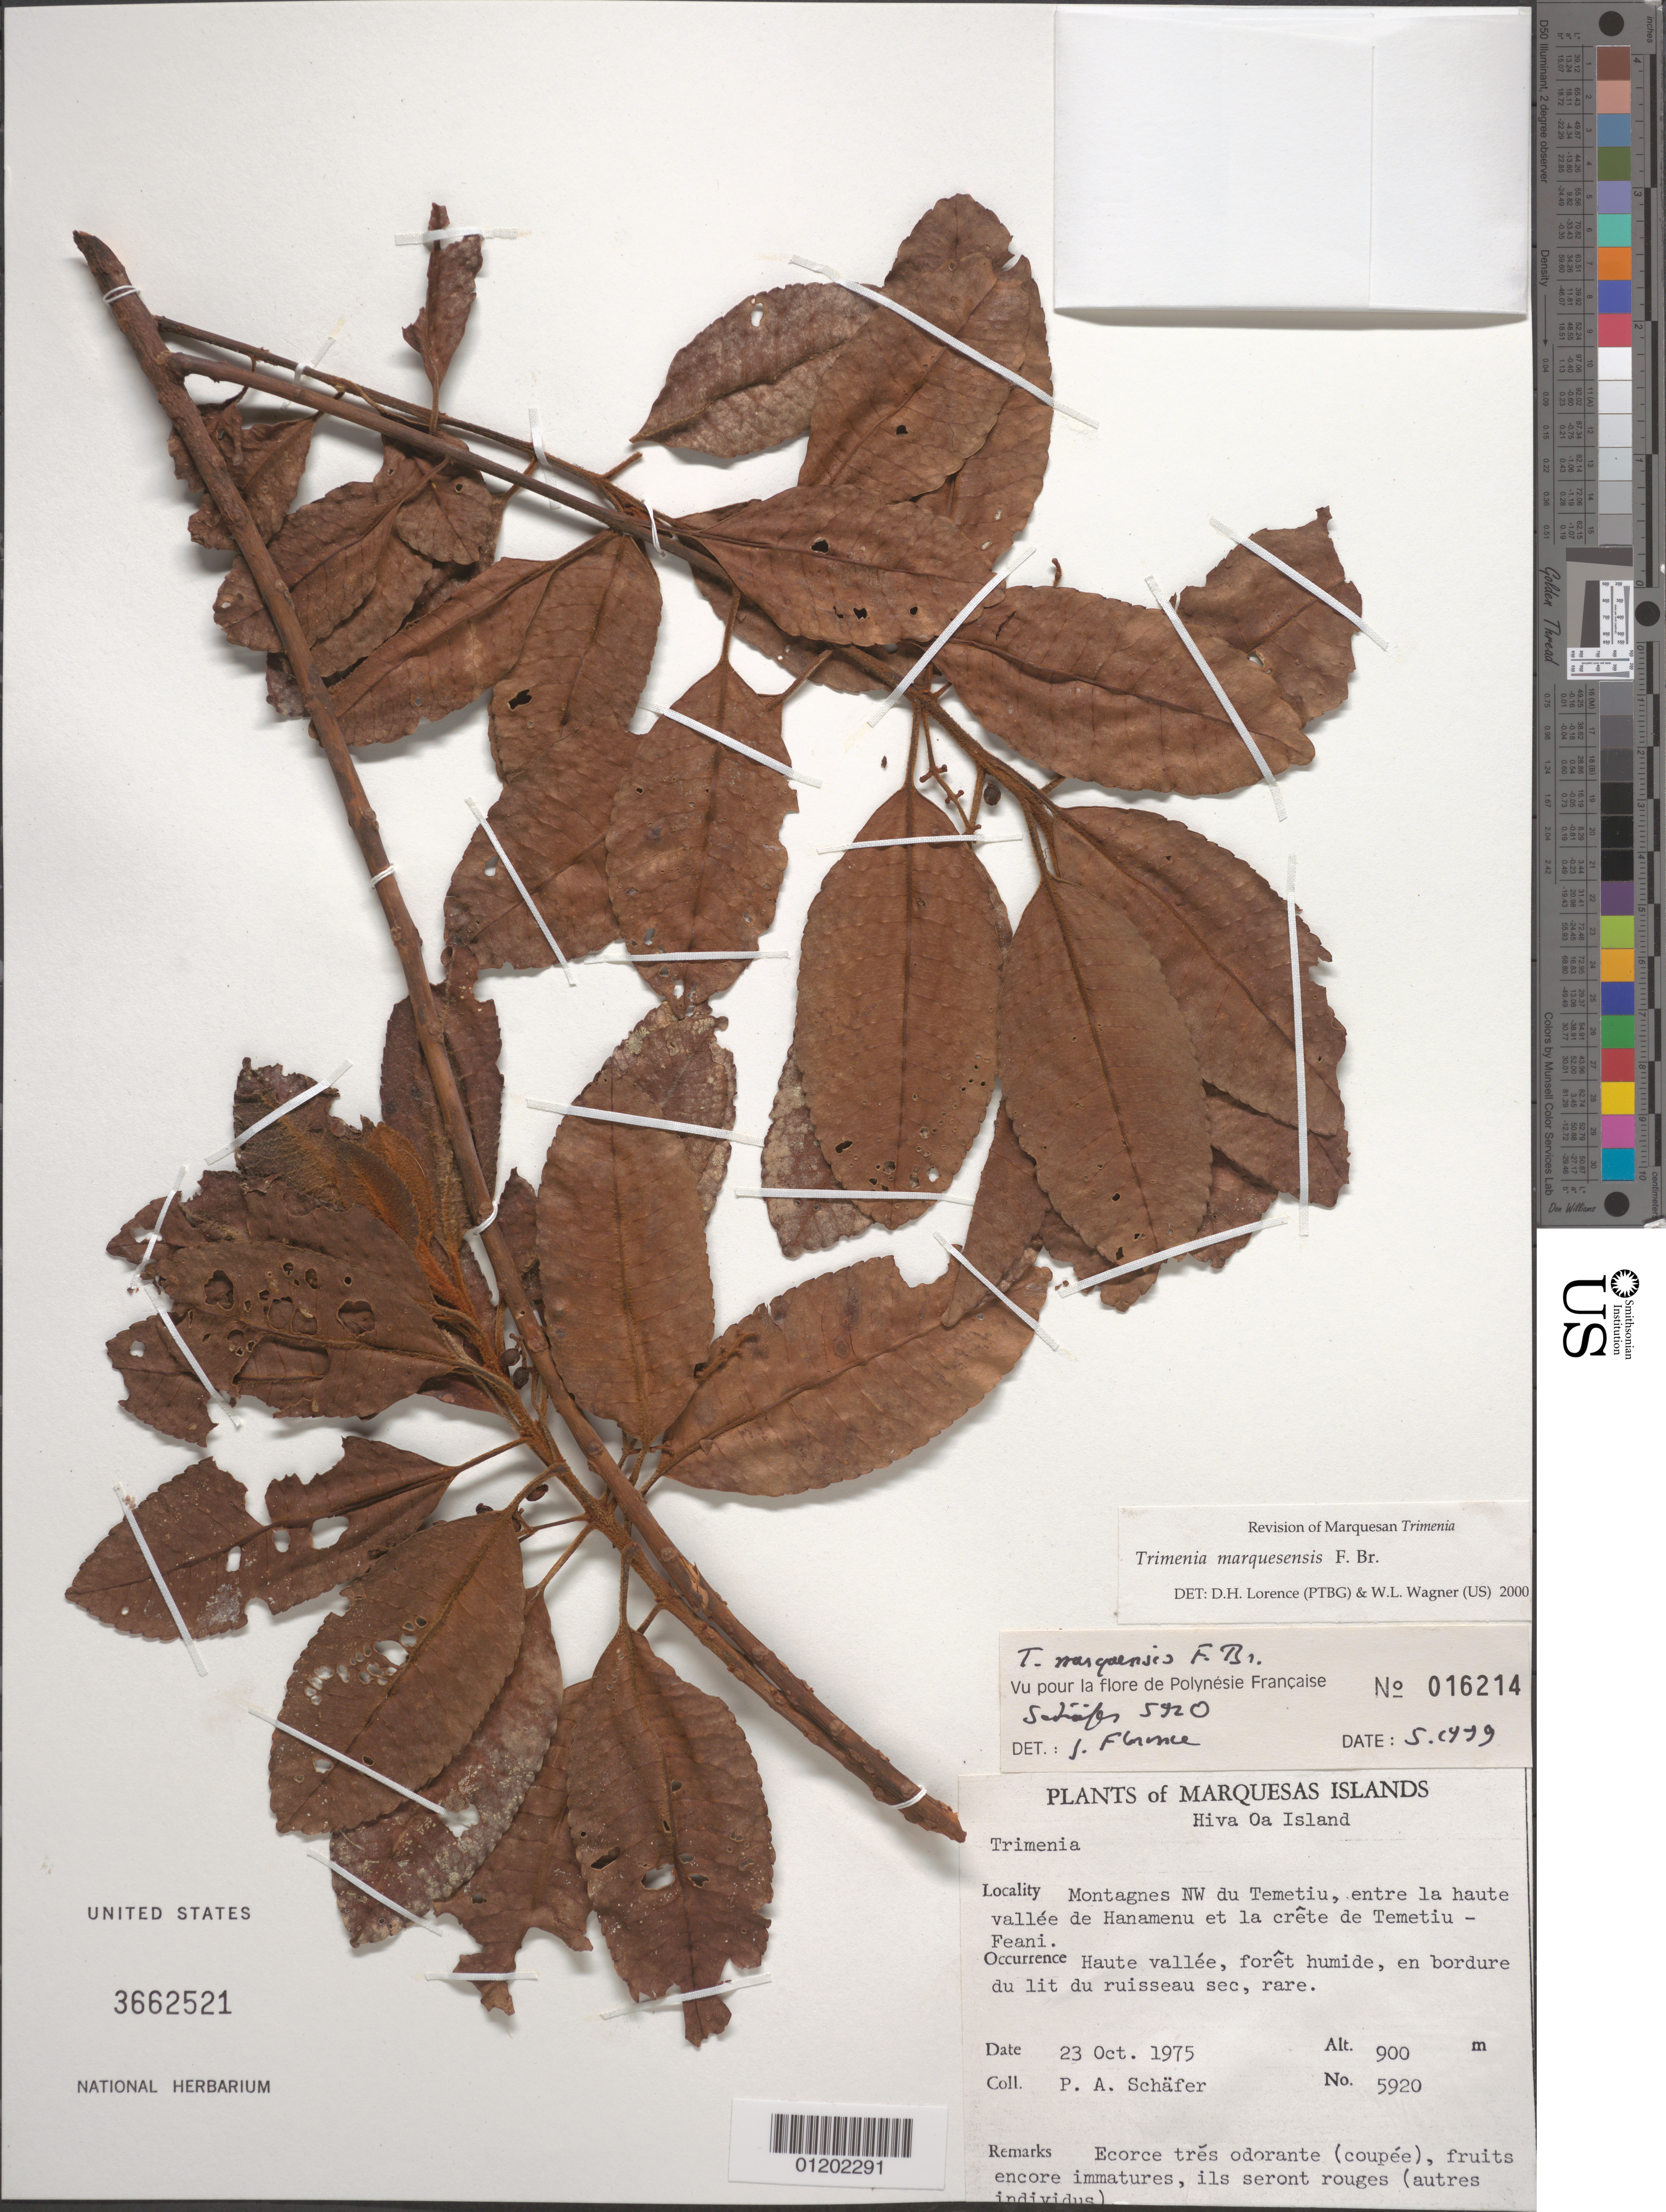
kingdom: Plantae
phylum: Tracheophyta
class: Magnoliopsida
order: Austrobaileyales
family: Trimeniaceae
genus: Trimenia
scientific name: Trimenia marquesensis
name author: F. Br.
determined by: Lorence, David H.; Wagner, W. H.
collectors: P. A. Schäfer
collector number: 5920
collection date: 1975-10-23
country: French Polynesia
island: Hiva Oa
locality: Montagnes NW du Temetiu, entre la haute vallée de Hanamenu et la crête de Temetiu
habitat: Forêt humide, en bordure du lit du ruisseau sec, rare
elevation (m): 900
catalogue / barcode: US 3662521